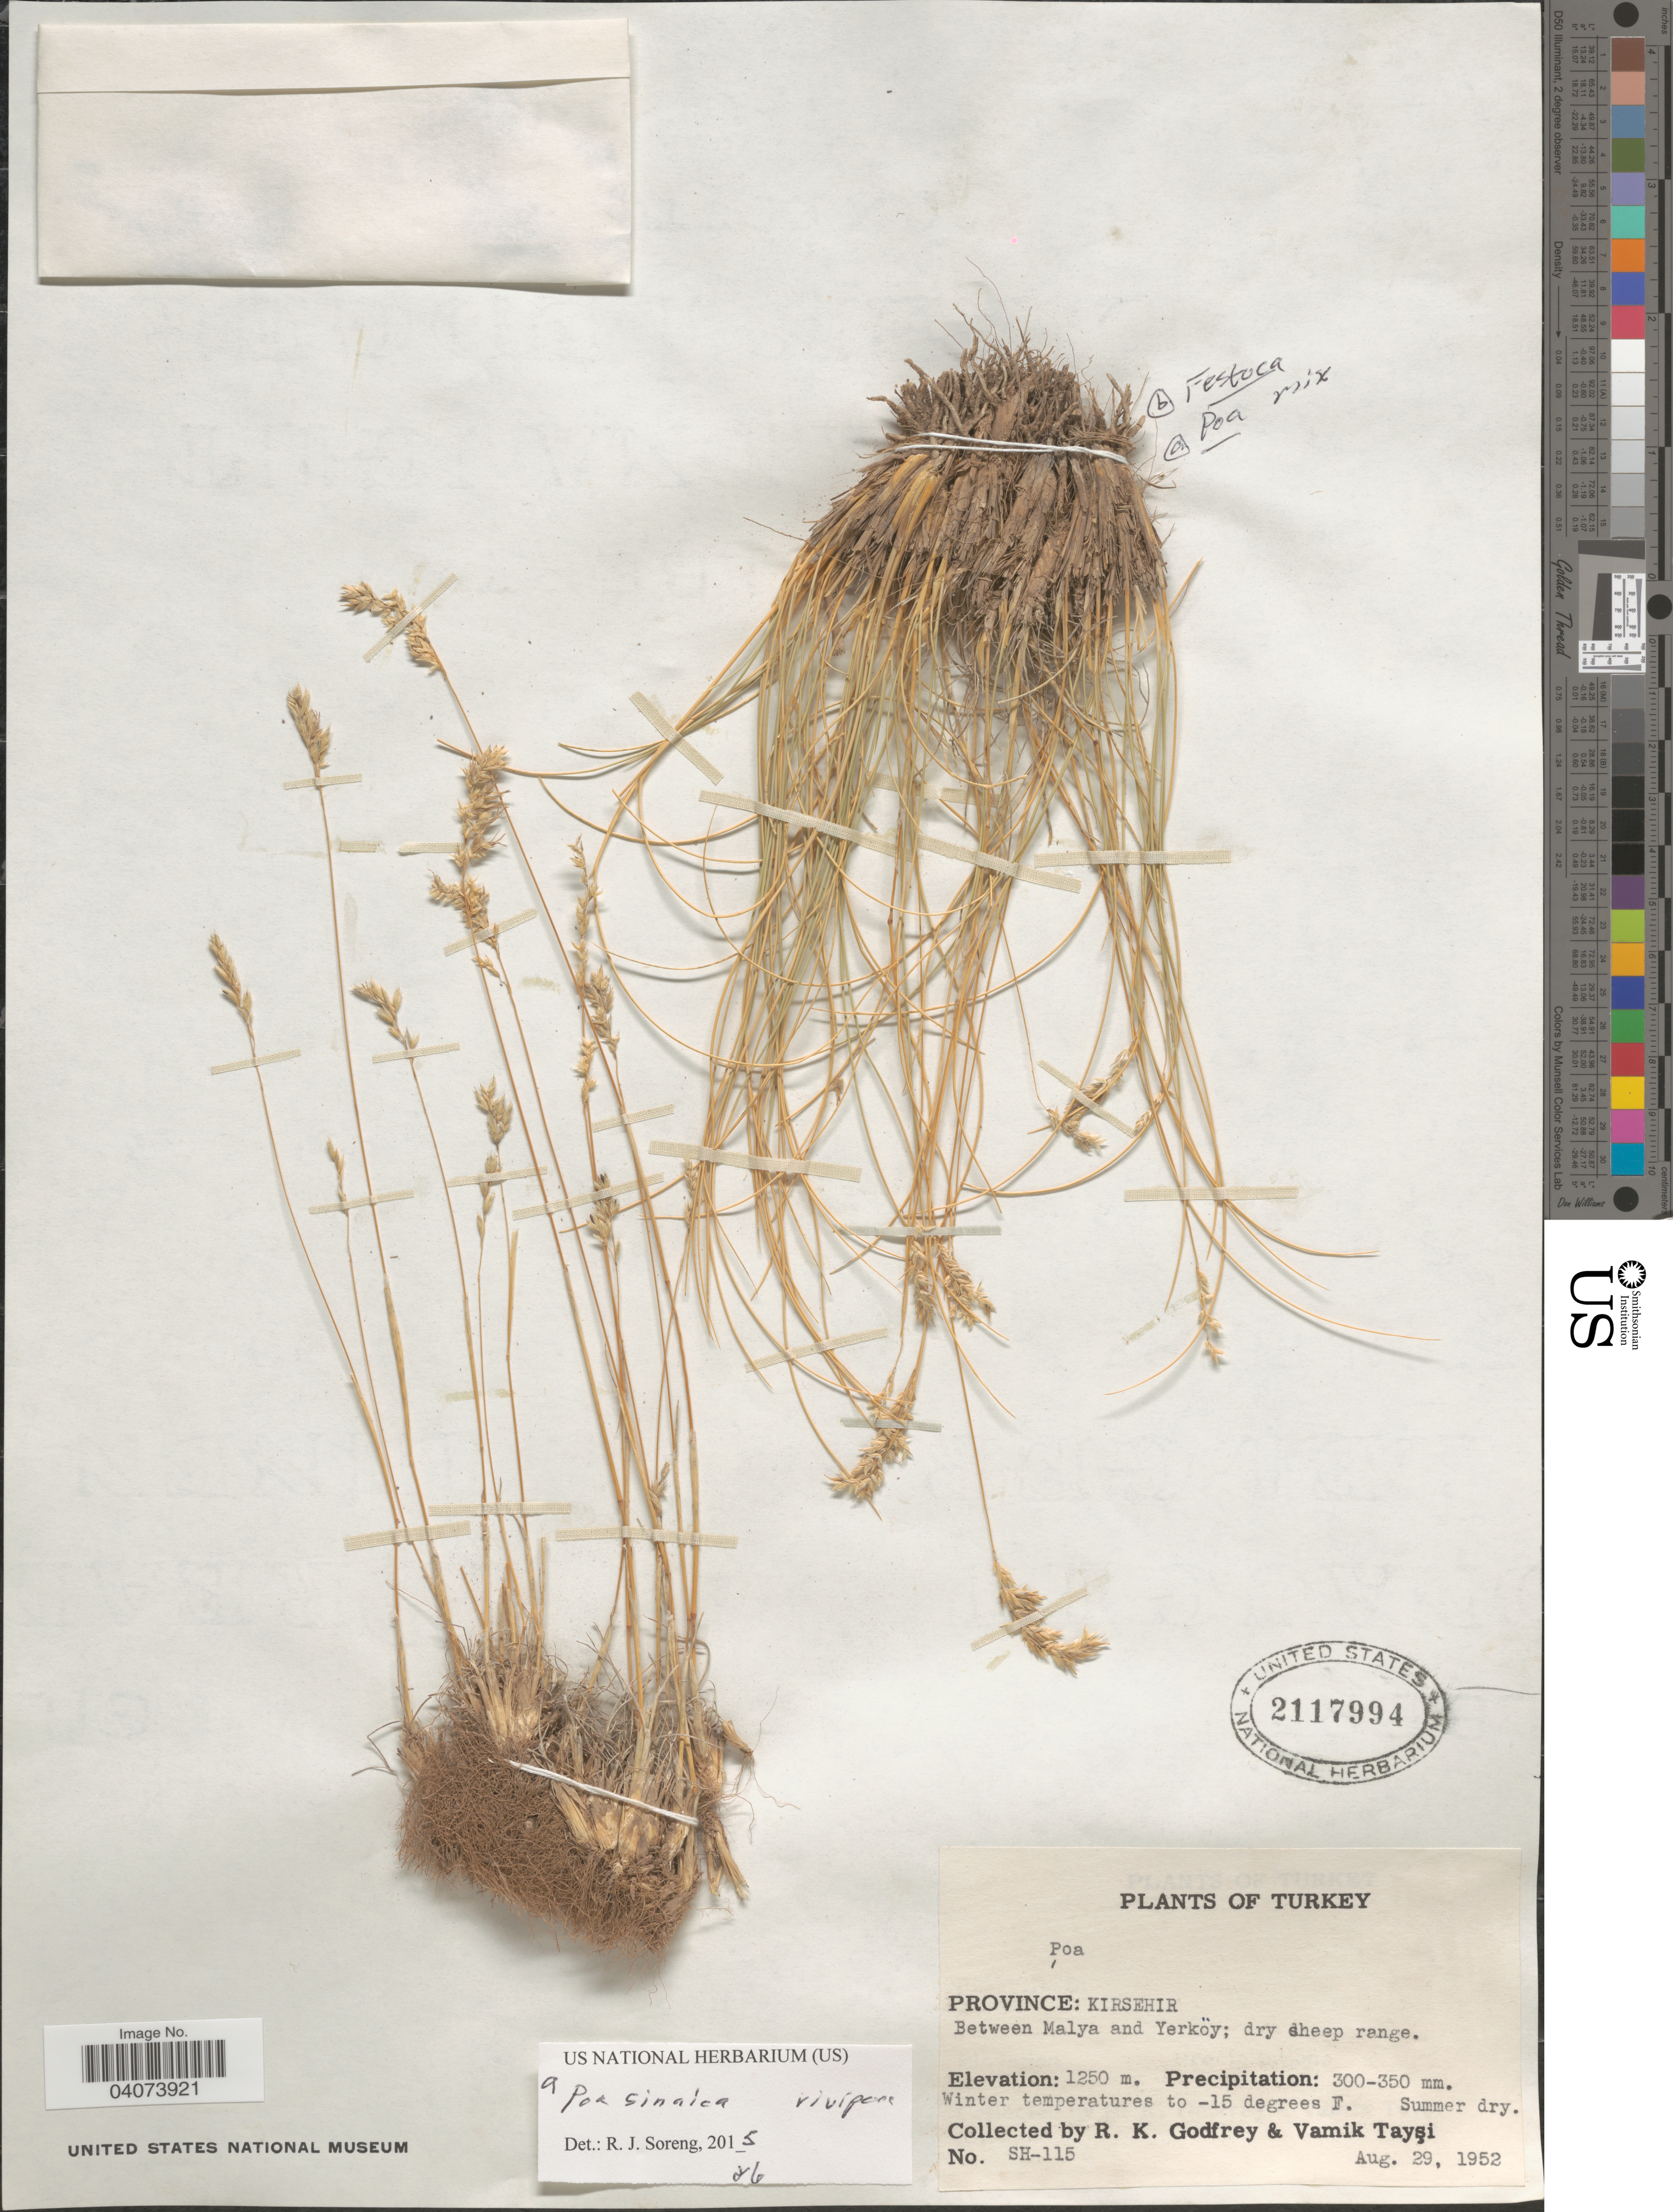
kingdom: Plantae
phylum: Tracheophyta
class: Liliopsida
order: Poales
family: Poaceae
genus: Poa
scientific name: Poa sinaica var. vivipara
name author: Täckh.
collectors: R. K. Godfrey & V. Taysi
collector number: SH-115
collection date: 1952-08-29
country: Turkey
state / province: Kirsehir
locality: Between Malya and Yerköy.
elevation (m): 1250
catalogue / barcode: US 2117994